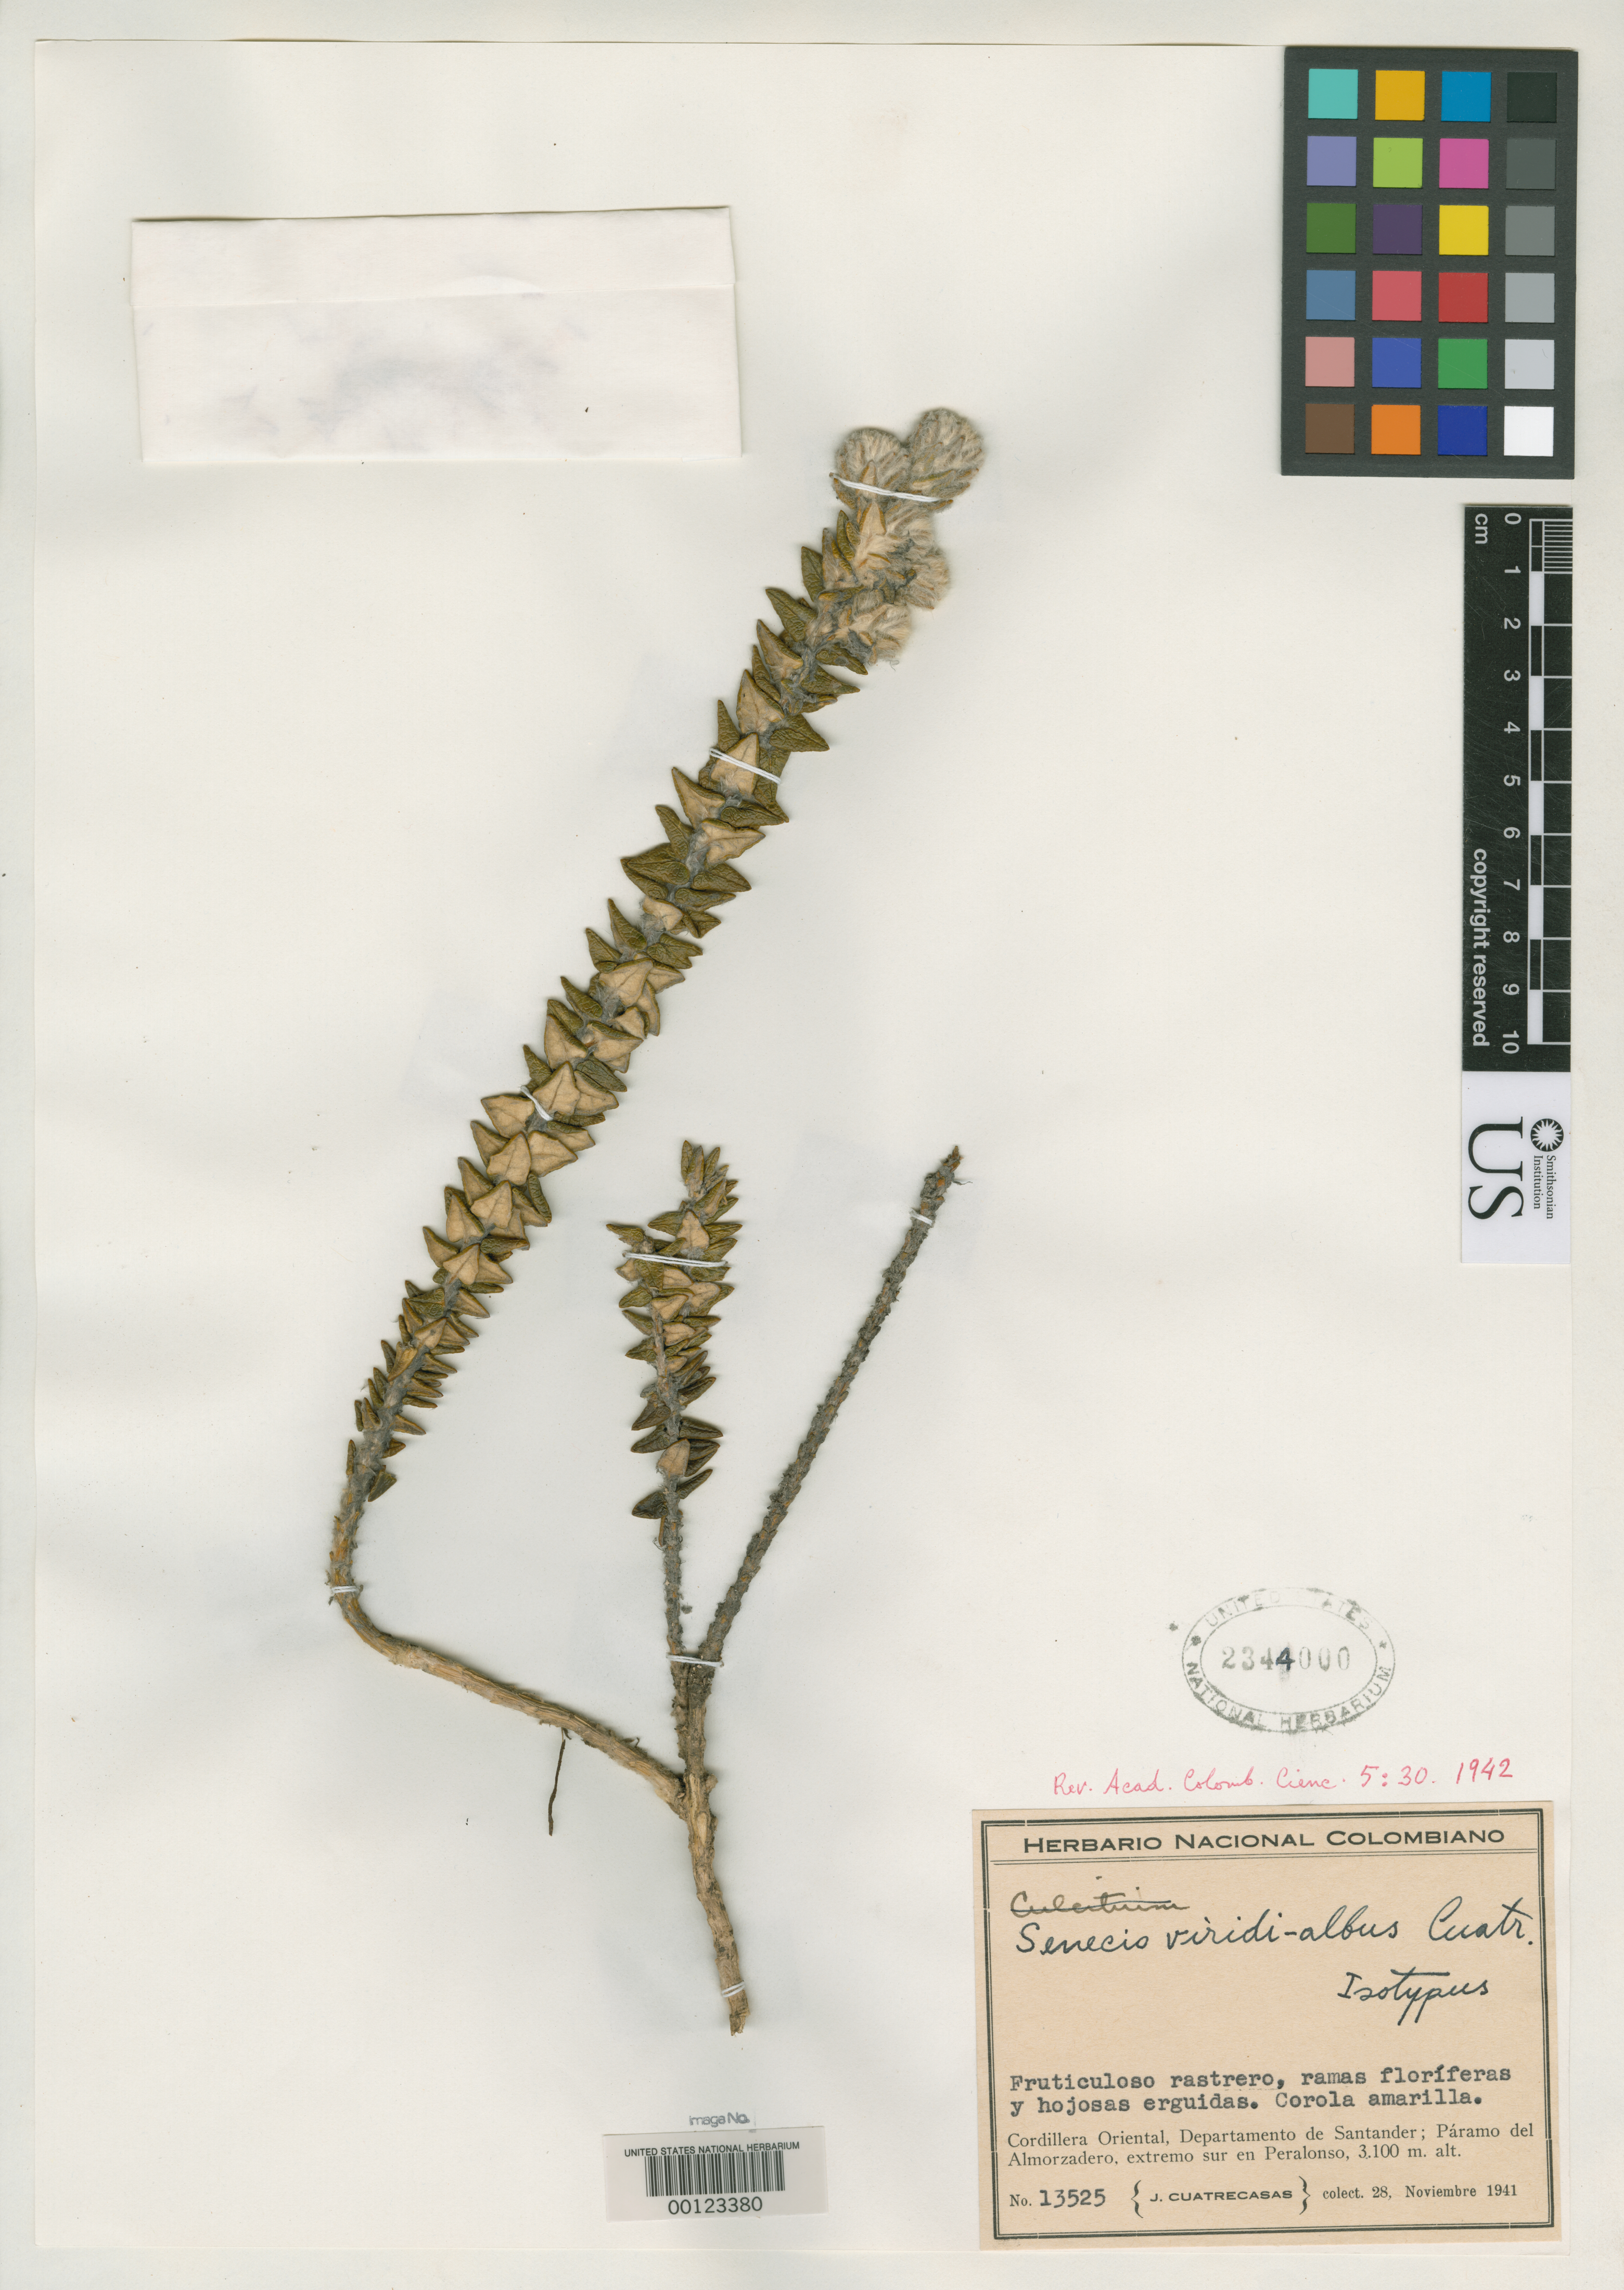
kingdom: Plantae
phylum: Tracheophyta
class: Magnoliopsida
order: Asterales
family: Asteraceae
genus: Senecio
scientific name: Senecio viridi-albus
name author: Cuatrec.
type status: Isotype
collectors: J. Cuatrecasas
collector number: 13525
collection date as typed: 28 Nov 1941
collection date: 1941-11-28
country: Colombia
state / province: Santander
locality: Cordillera Oriental, Páramo del Almorzadero.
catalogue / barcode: US 2344000